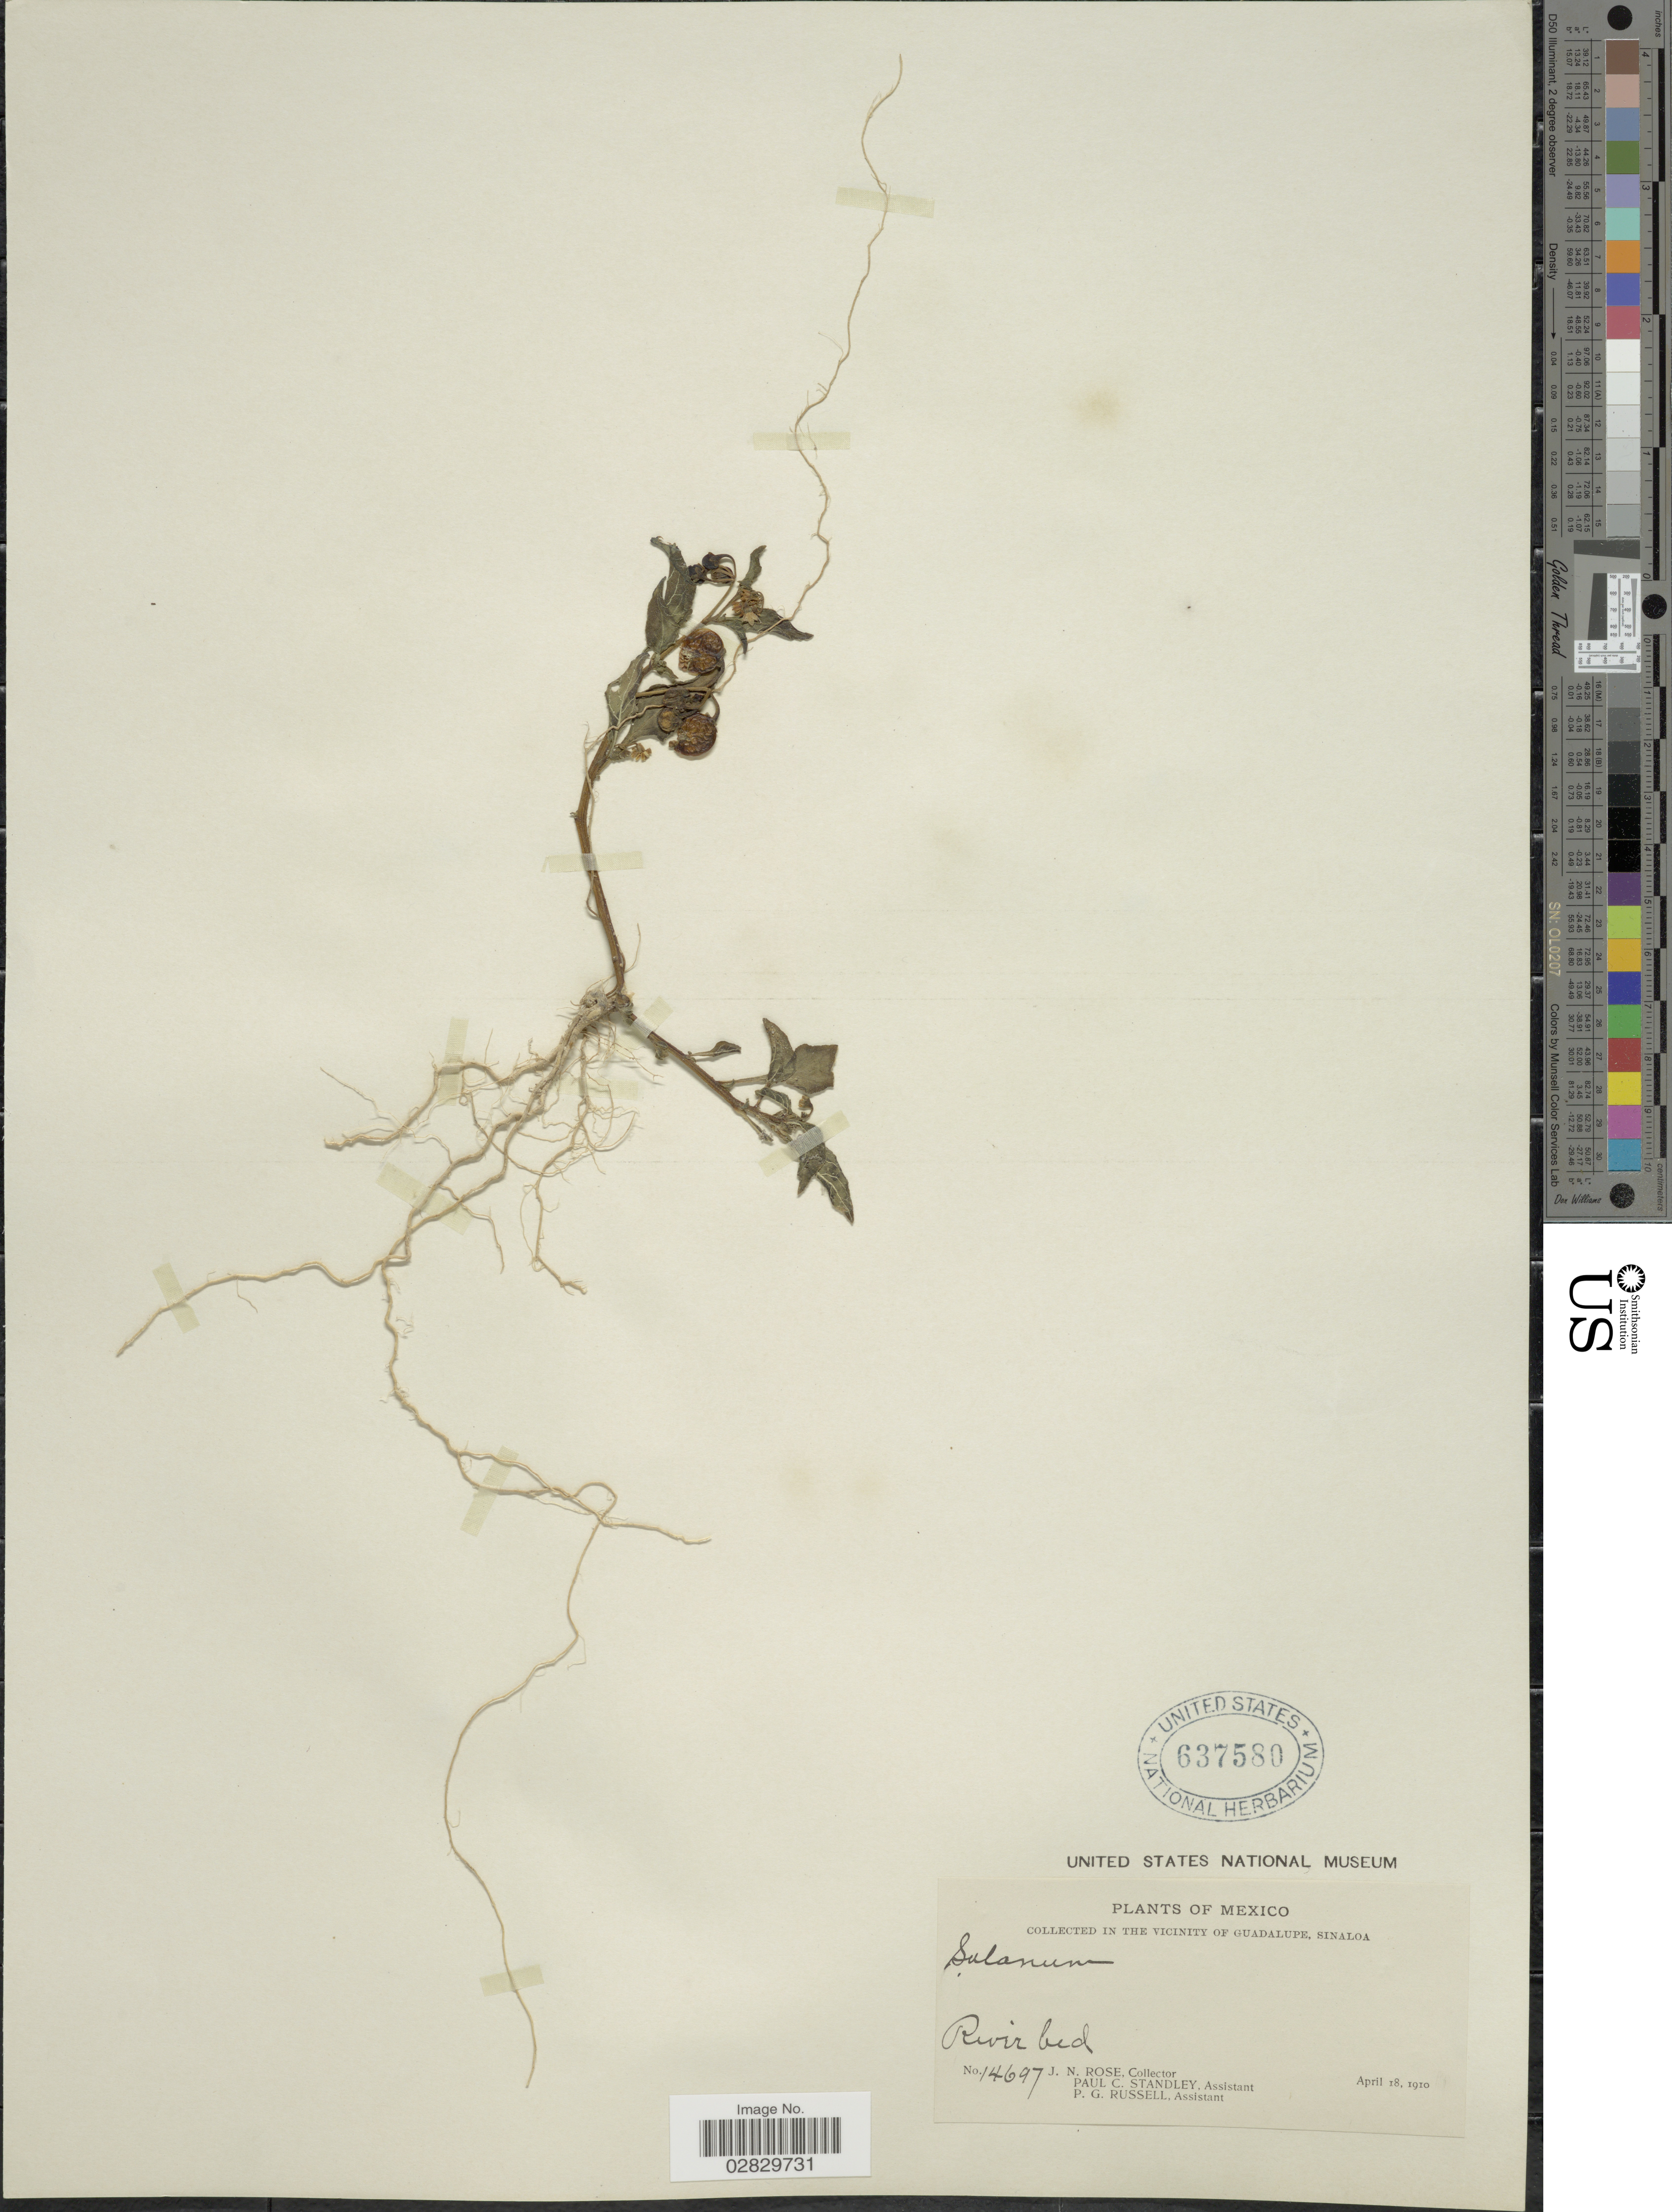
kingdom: Plantae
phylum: Tracheophyta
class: Magnoliopsida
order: Solanales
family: Solanaceae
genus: Solanum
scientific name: Solanum americanum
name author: Mill.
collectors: J. N. Rose, P. C. Standley & P. G. Russell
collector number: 14697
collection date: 1910-04-18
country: Mexico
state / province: Sinaloa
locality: Vicinity of Guadalupe, Sinaloa.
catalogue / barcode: US 637580